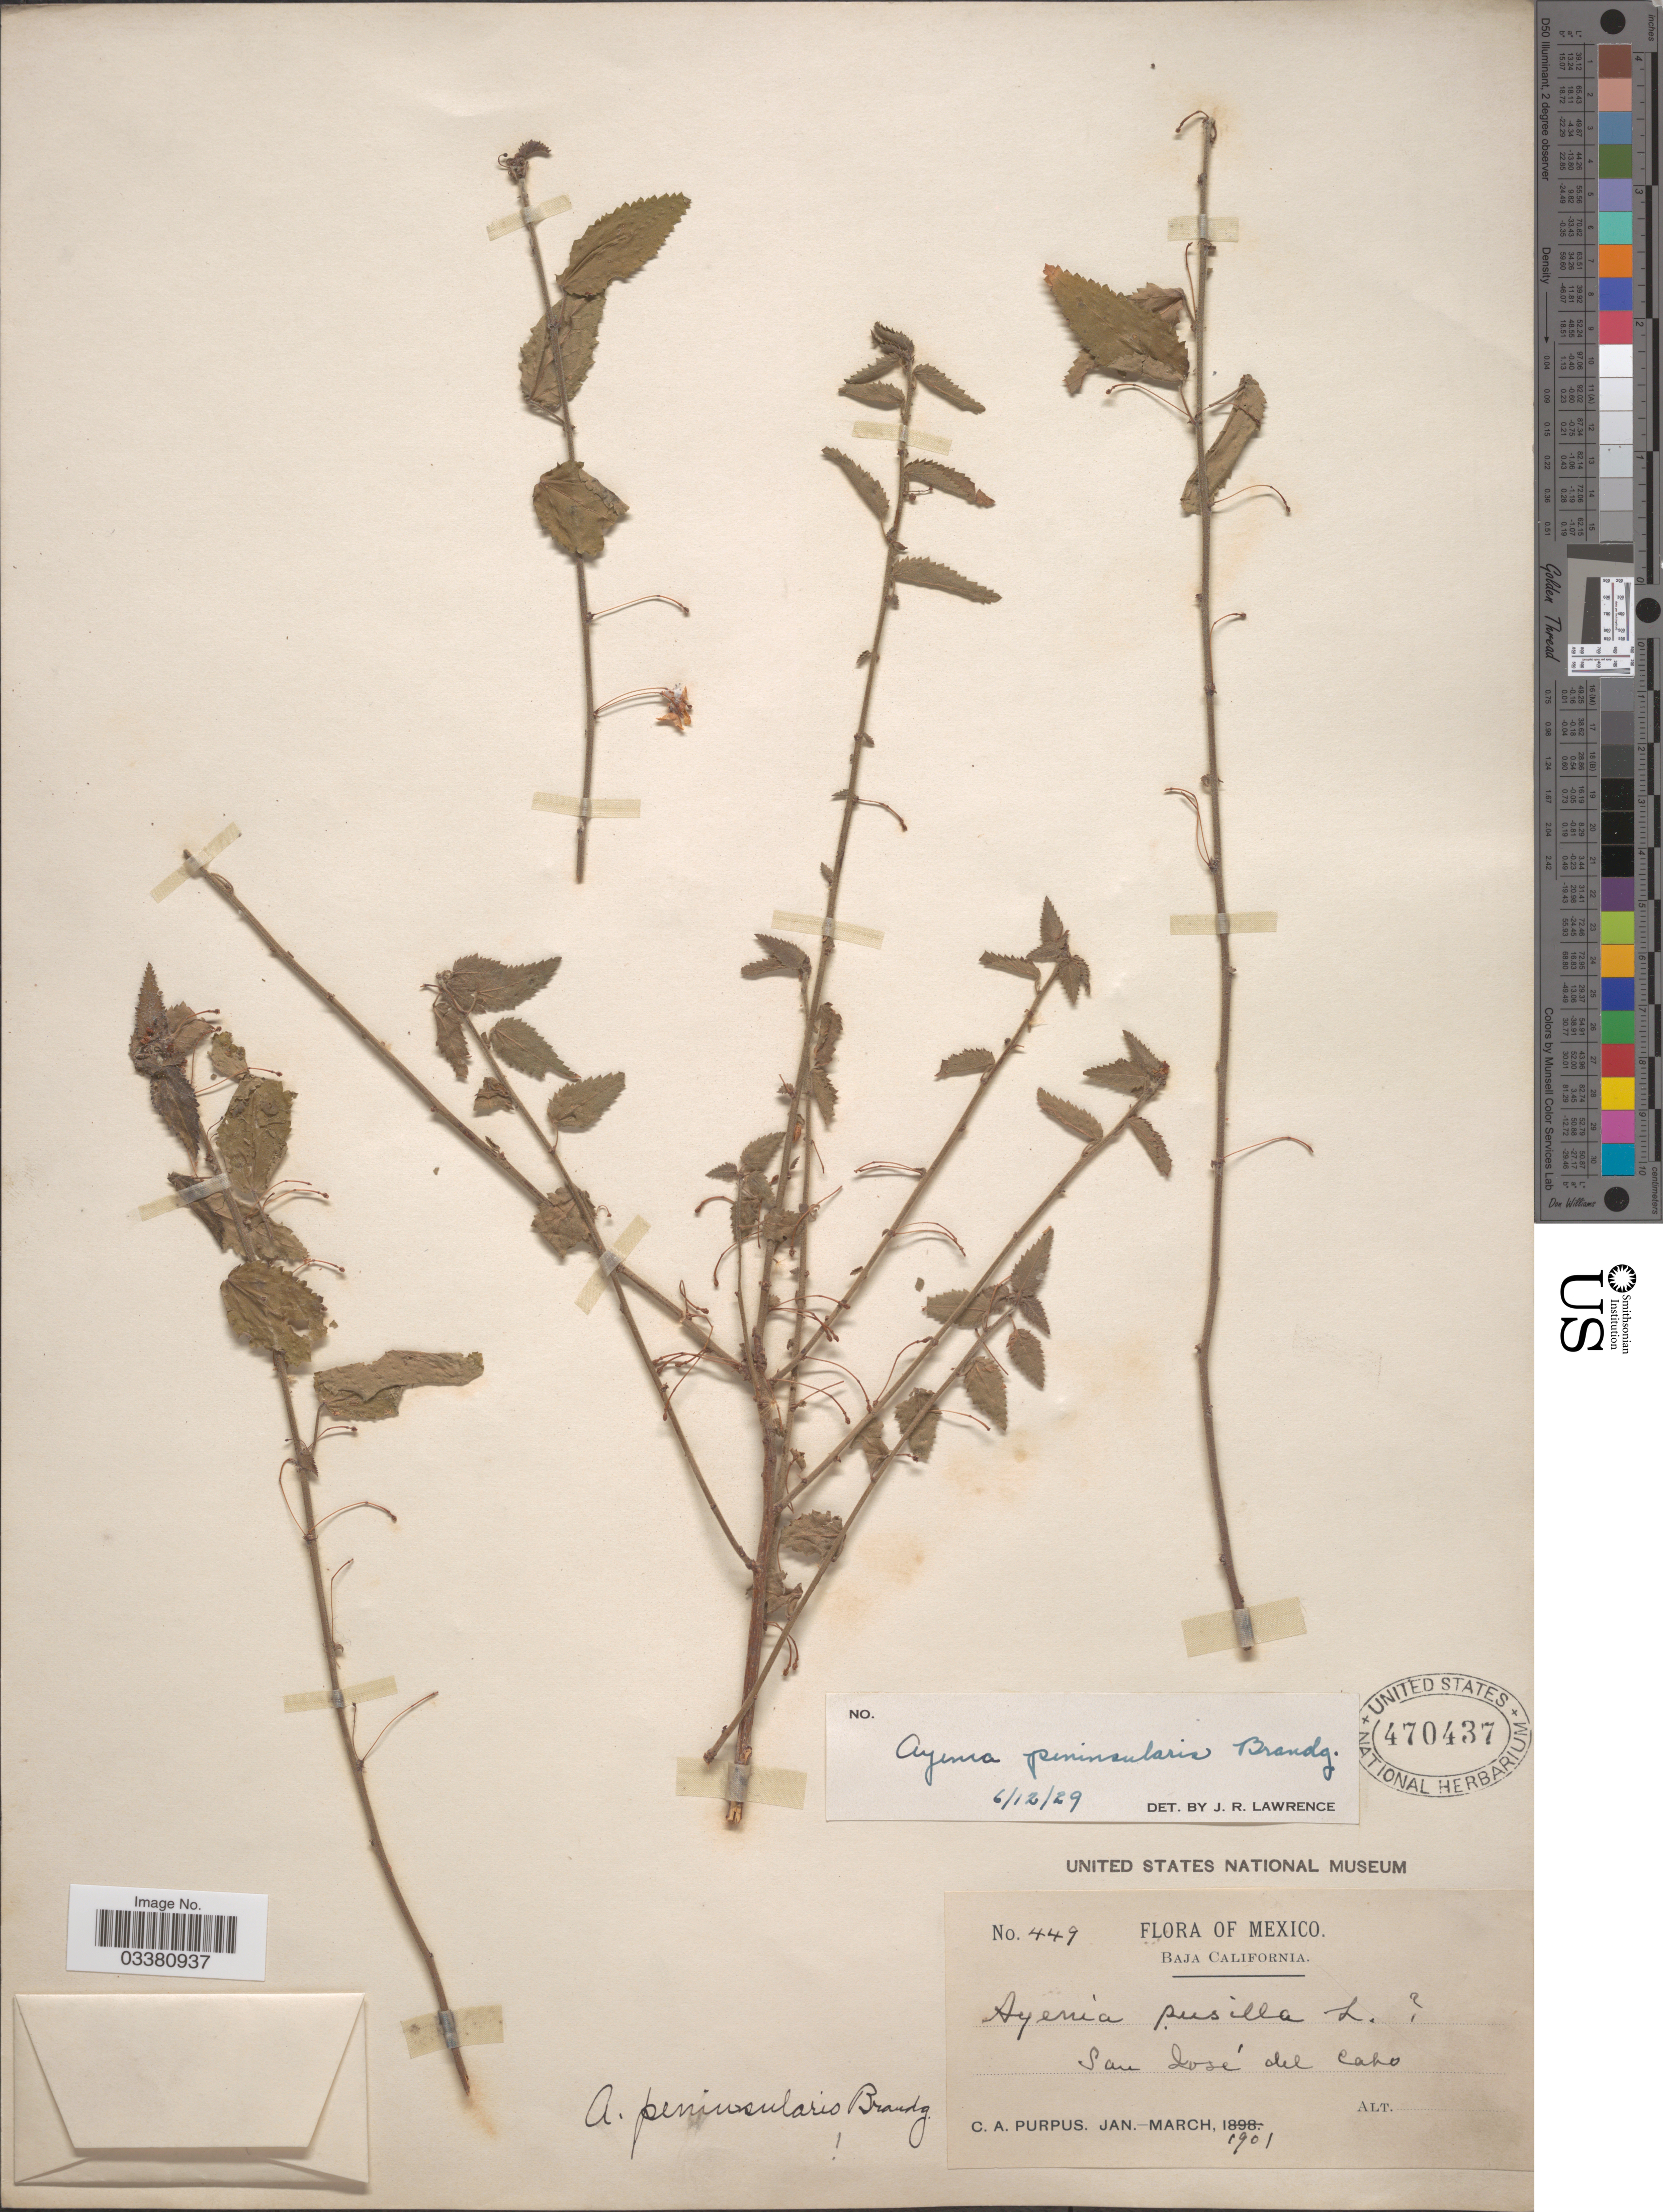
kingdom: Plantae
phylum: Tracheophyta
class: Magnoliopsida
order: Malvales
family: Malvaceae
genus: Ayenia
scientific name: Ayenia peninsularis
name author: Brandegee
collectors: C. A. Purpus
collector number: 449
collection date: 1901-01/1901-03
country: Mexico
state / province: Baja California Sur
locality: San José del Cabo.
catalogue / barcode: US 470437